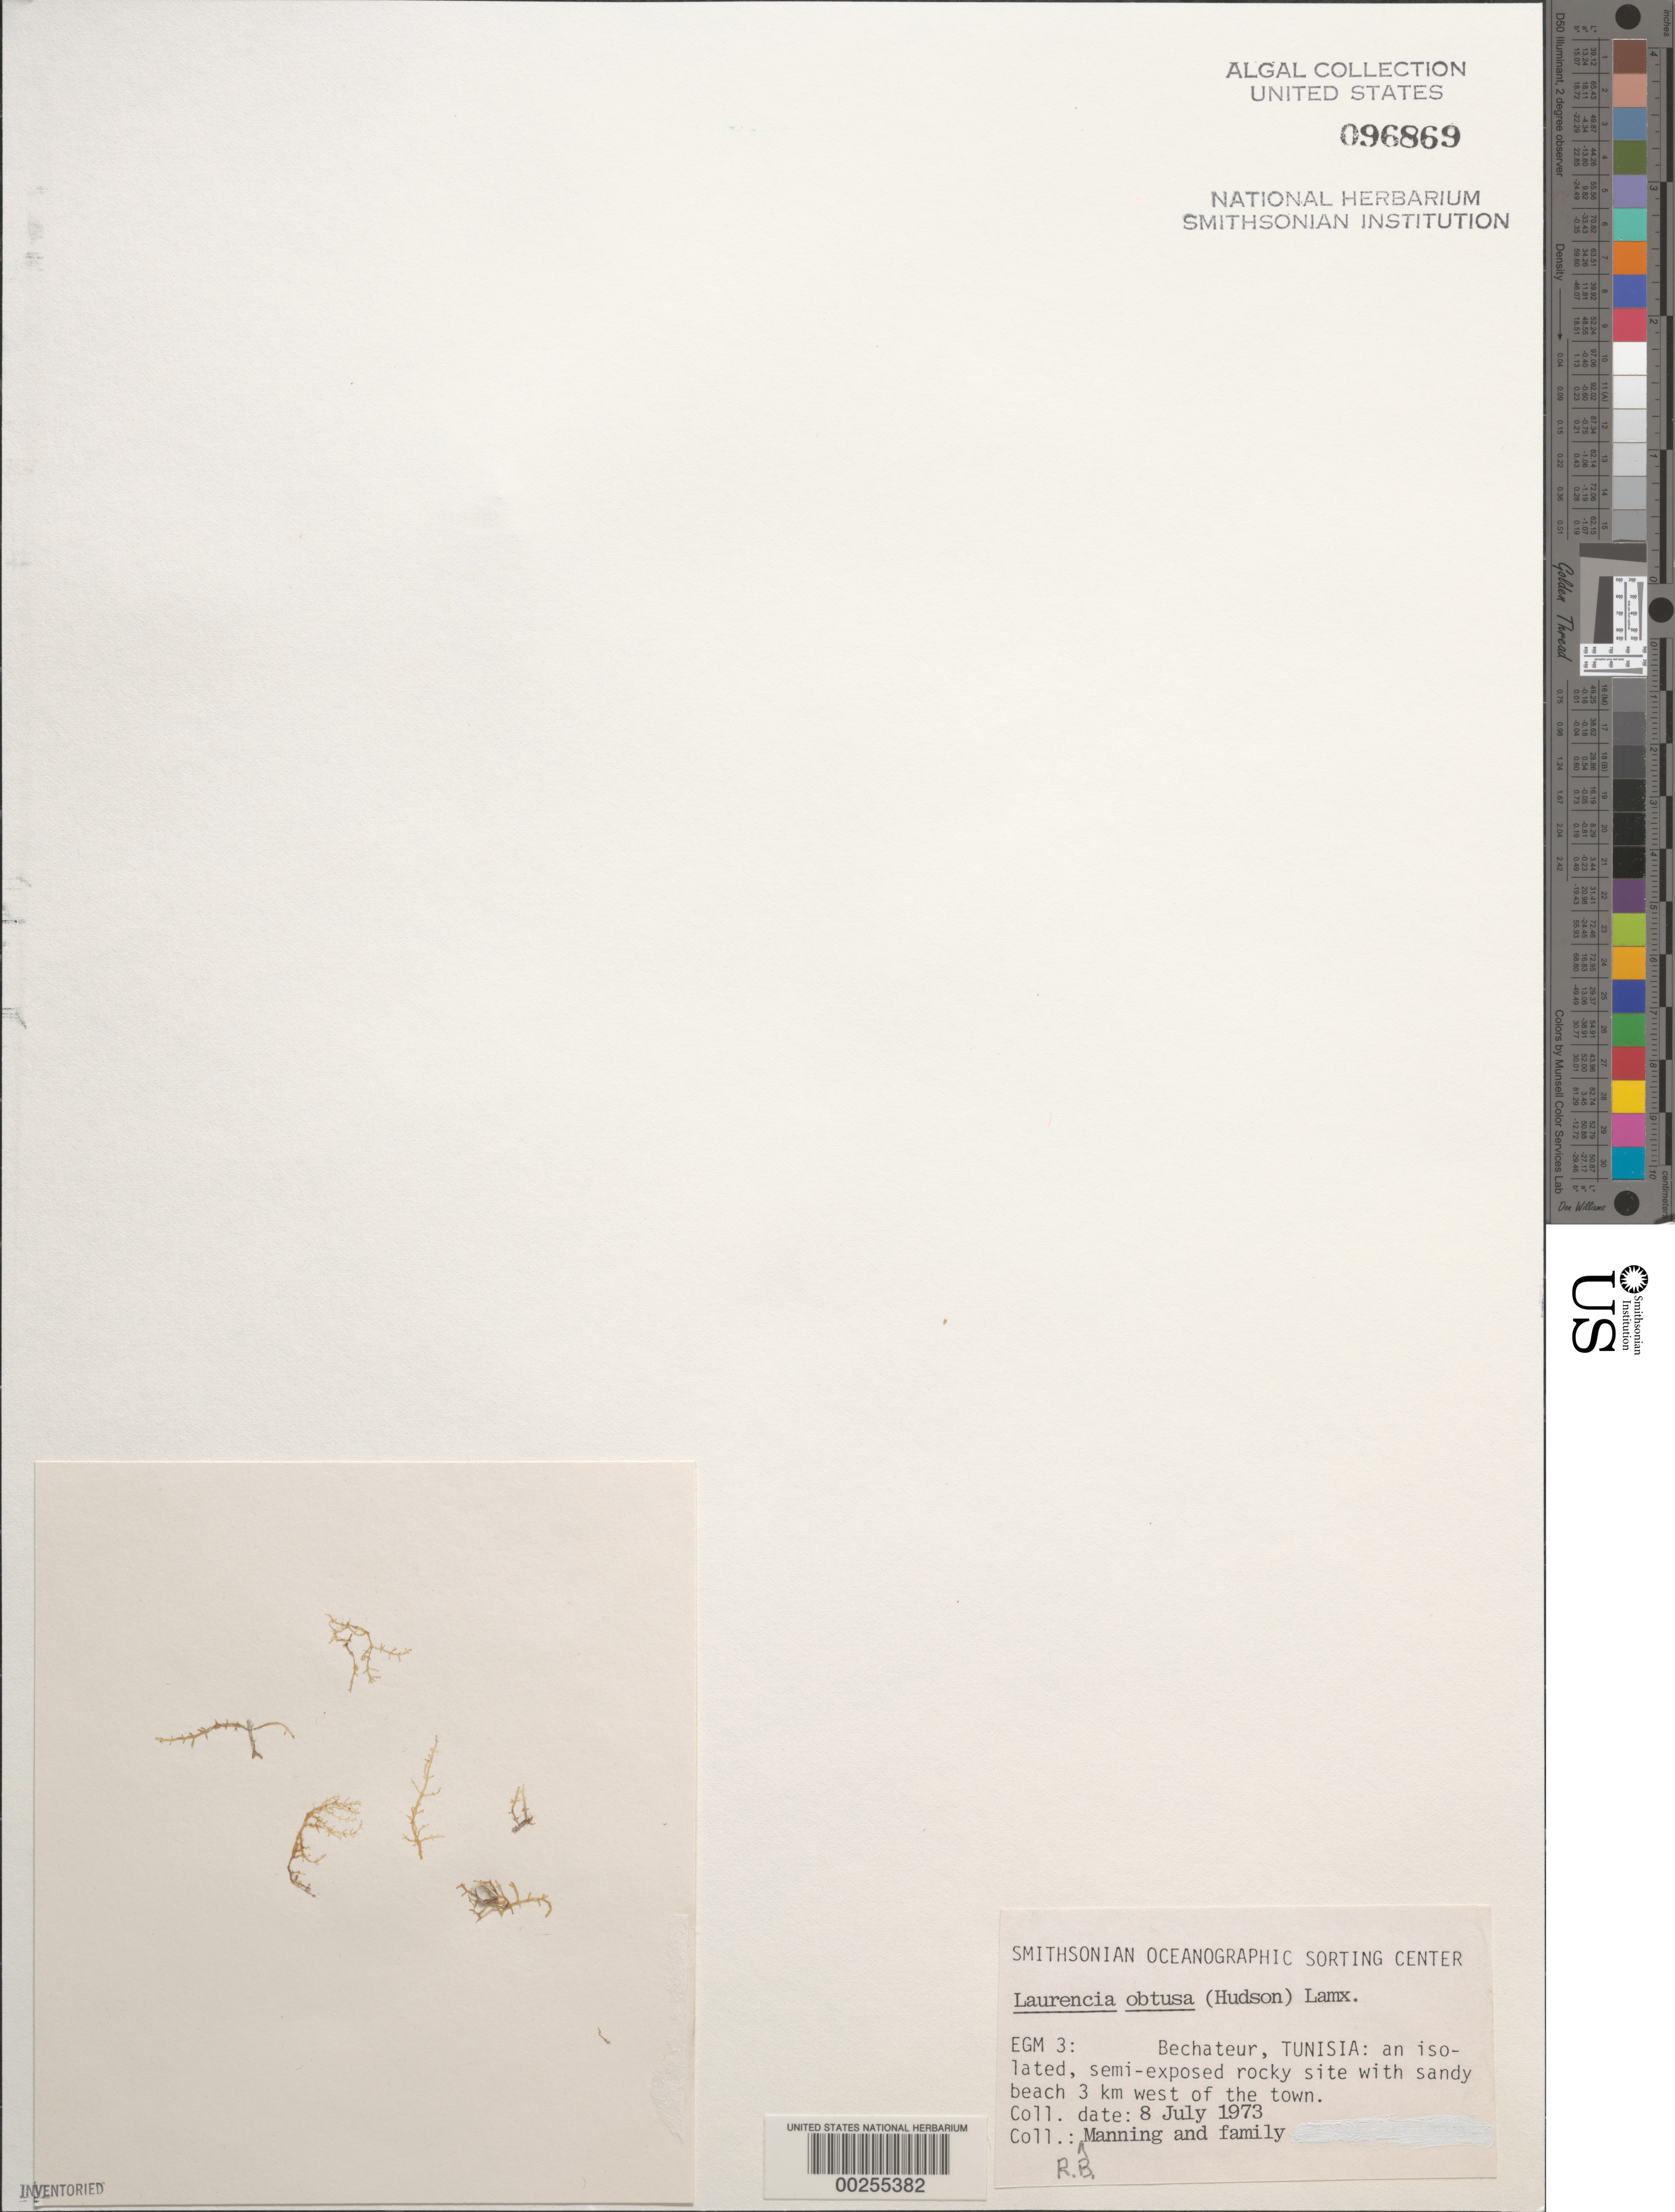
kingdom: Plantae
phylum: Rhodophyta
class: Florideophyceae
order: Ceramiales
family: Rhodomelaceae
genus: Laurencia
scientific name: Laurencia obtusa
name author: (Huds.) J.V.Lamouroux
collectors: R. Manning & Manning Family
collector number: EGM 3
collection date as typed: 08 Jul 1973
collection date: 1973-07-08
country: Tunisia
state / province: Bizerte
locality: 3 km west of Bechateur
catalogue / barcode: US 96869